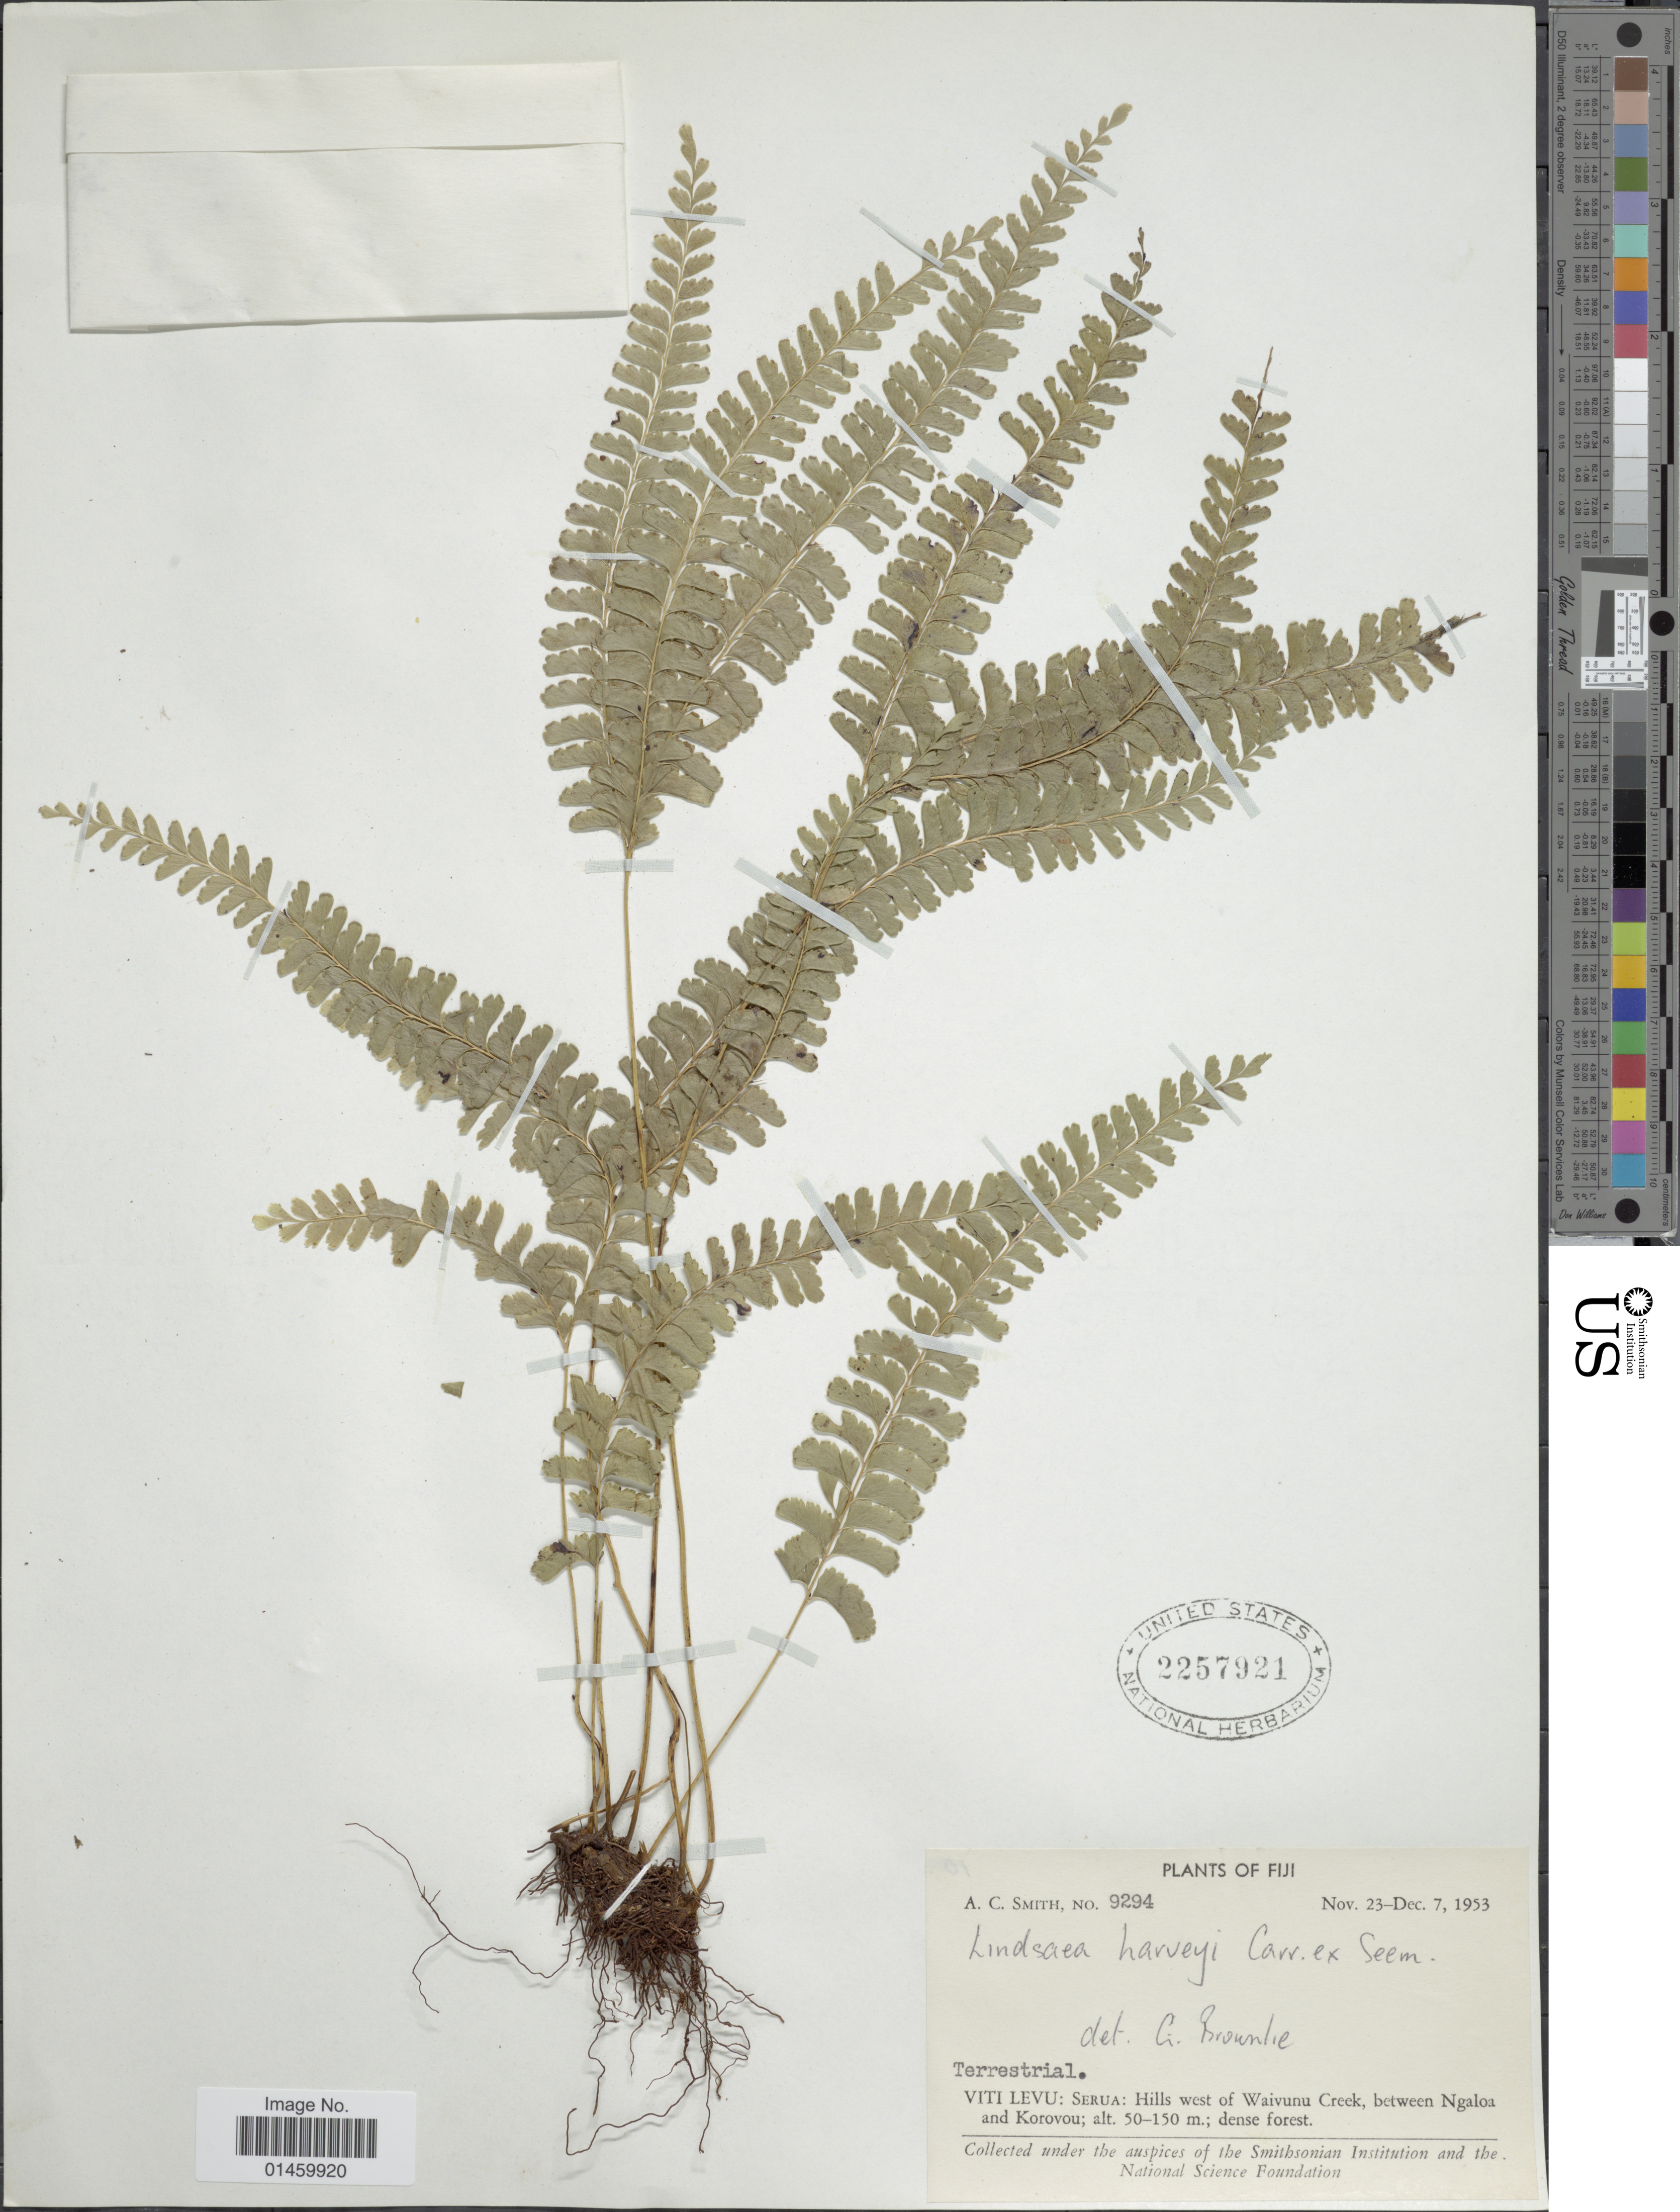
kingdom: Plantae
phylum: Tracheophyta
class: Polypodiopsida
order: Polypodiales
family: Lindsaeaceae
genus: Lindsaea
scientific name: Lindsaea harveyi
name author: Carruth. ex Seem.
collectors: A. C. Smith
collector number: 9294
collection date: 1953-11-23/1953-12-07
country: Fiji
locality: Viti Levu: Serua: Hills west of Waivunu Creek, between Ngaloa and Korovou.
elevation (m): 50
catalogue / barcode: US 2257921